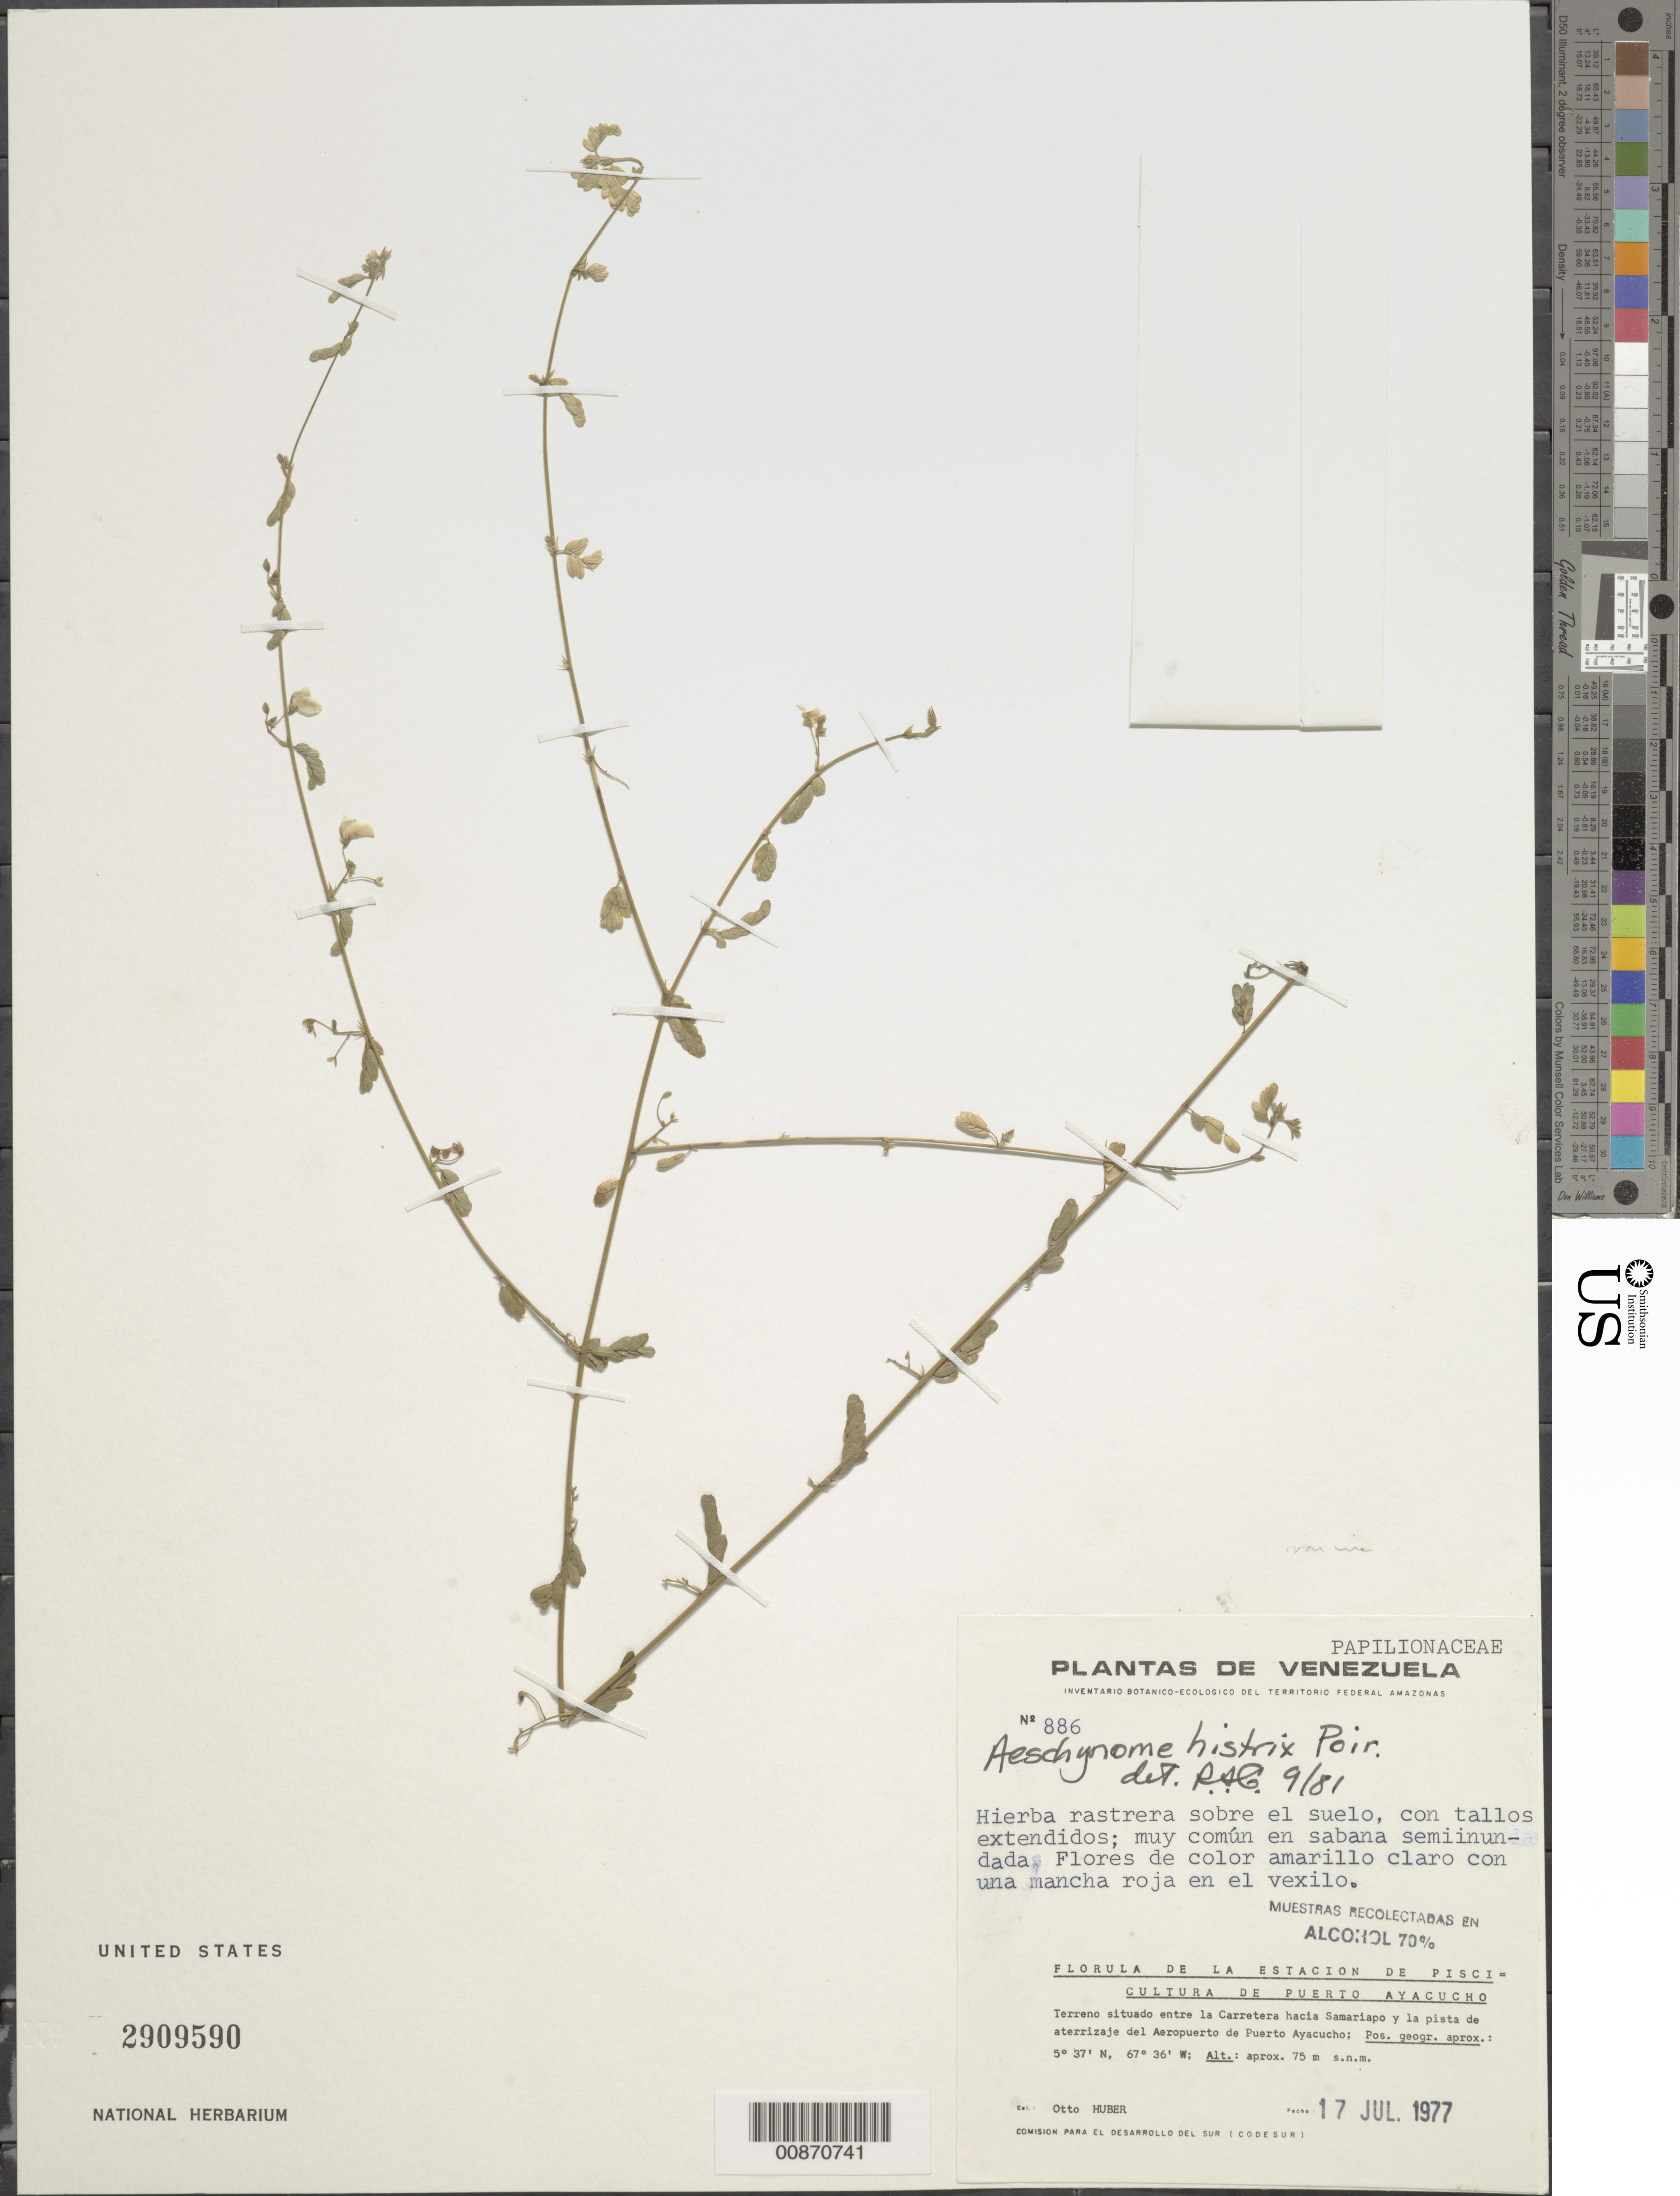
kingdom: Plantae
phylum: Tracheophyta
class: Magnoliopsida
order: Fabales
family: Fabaceae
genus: Aeschynomene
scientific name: Aeschynomene histrix var. incana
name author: Benth.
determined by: Cowan, R. S.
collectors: O. Huber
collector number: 886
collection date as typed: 17-Jul-77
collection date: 1977-07-17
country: Venezuela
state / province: Amazonas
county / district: Atures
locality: Puerto Ayacucho, carretera hacia Samariapo y la pista de aterrizaje del Aeropuerto de Puerto Ayacucho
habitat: Sabana semi-inundada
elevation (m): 75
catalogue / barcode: US 2909590